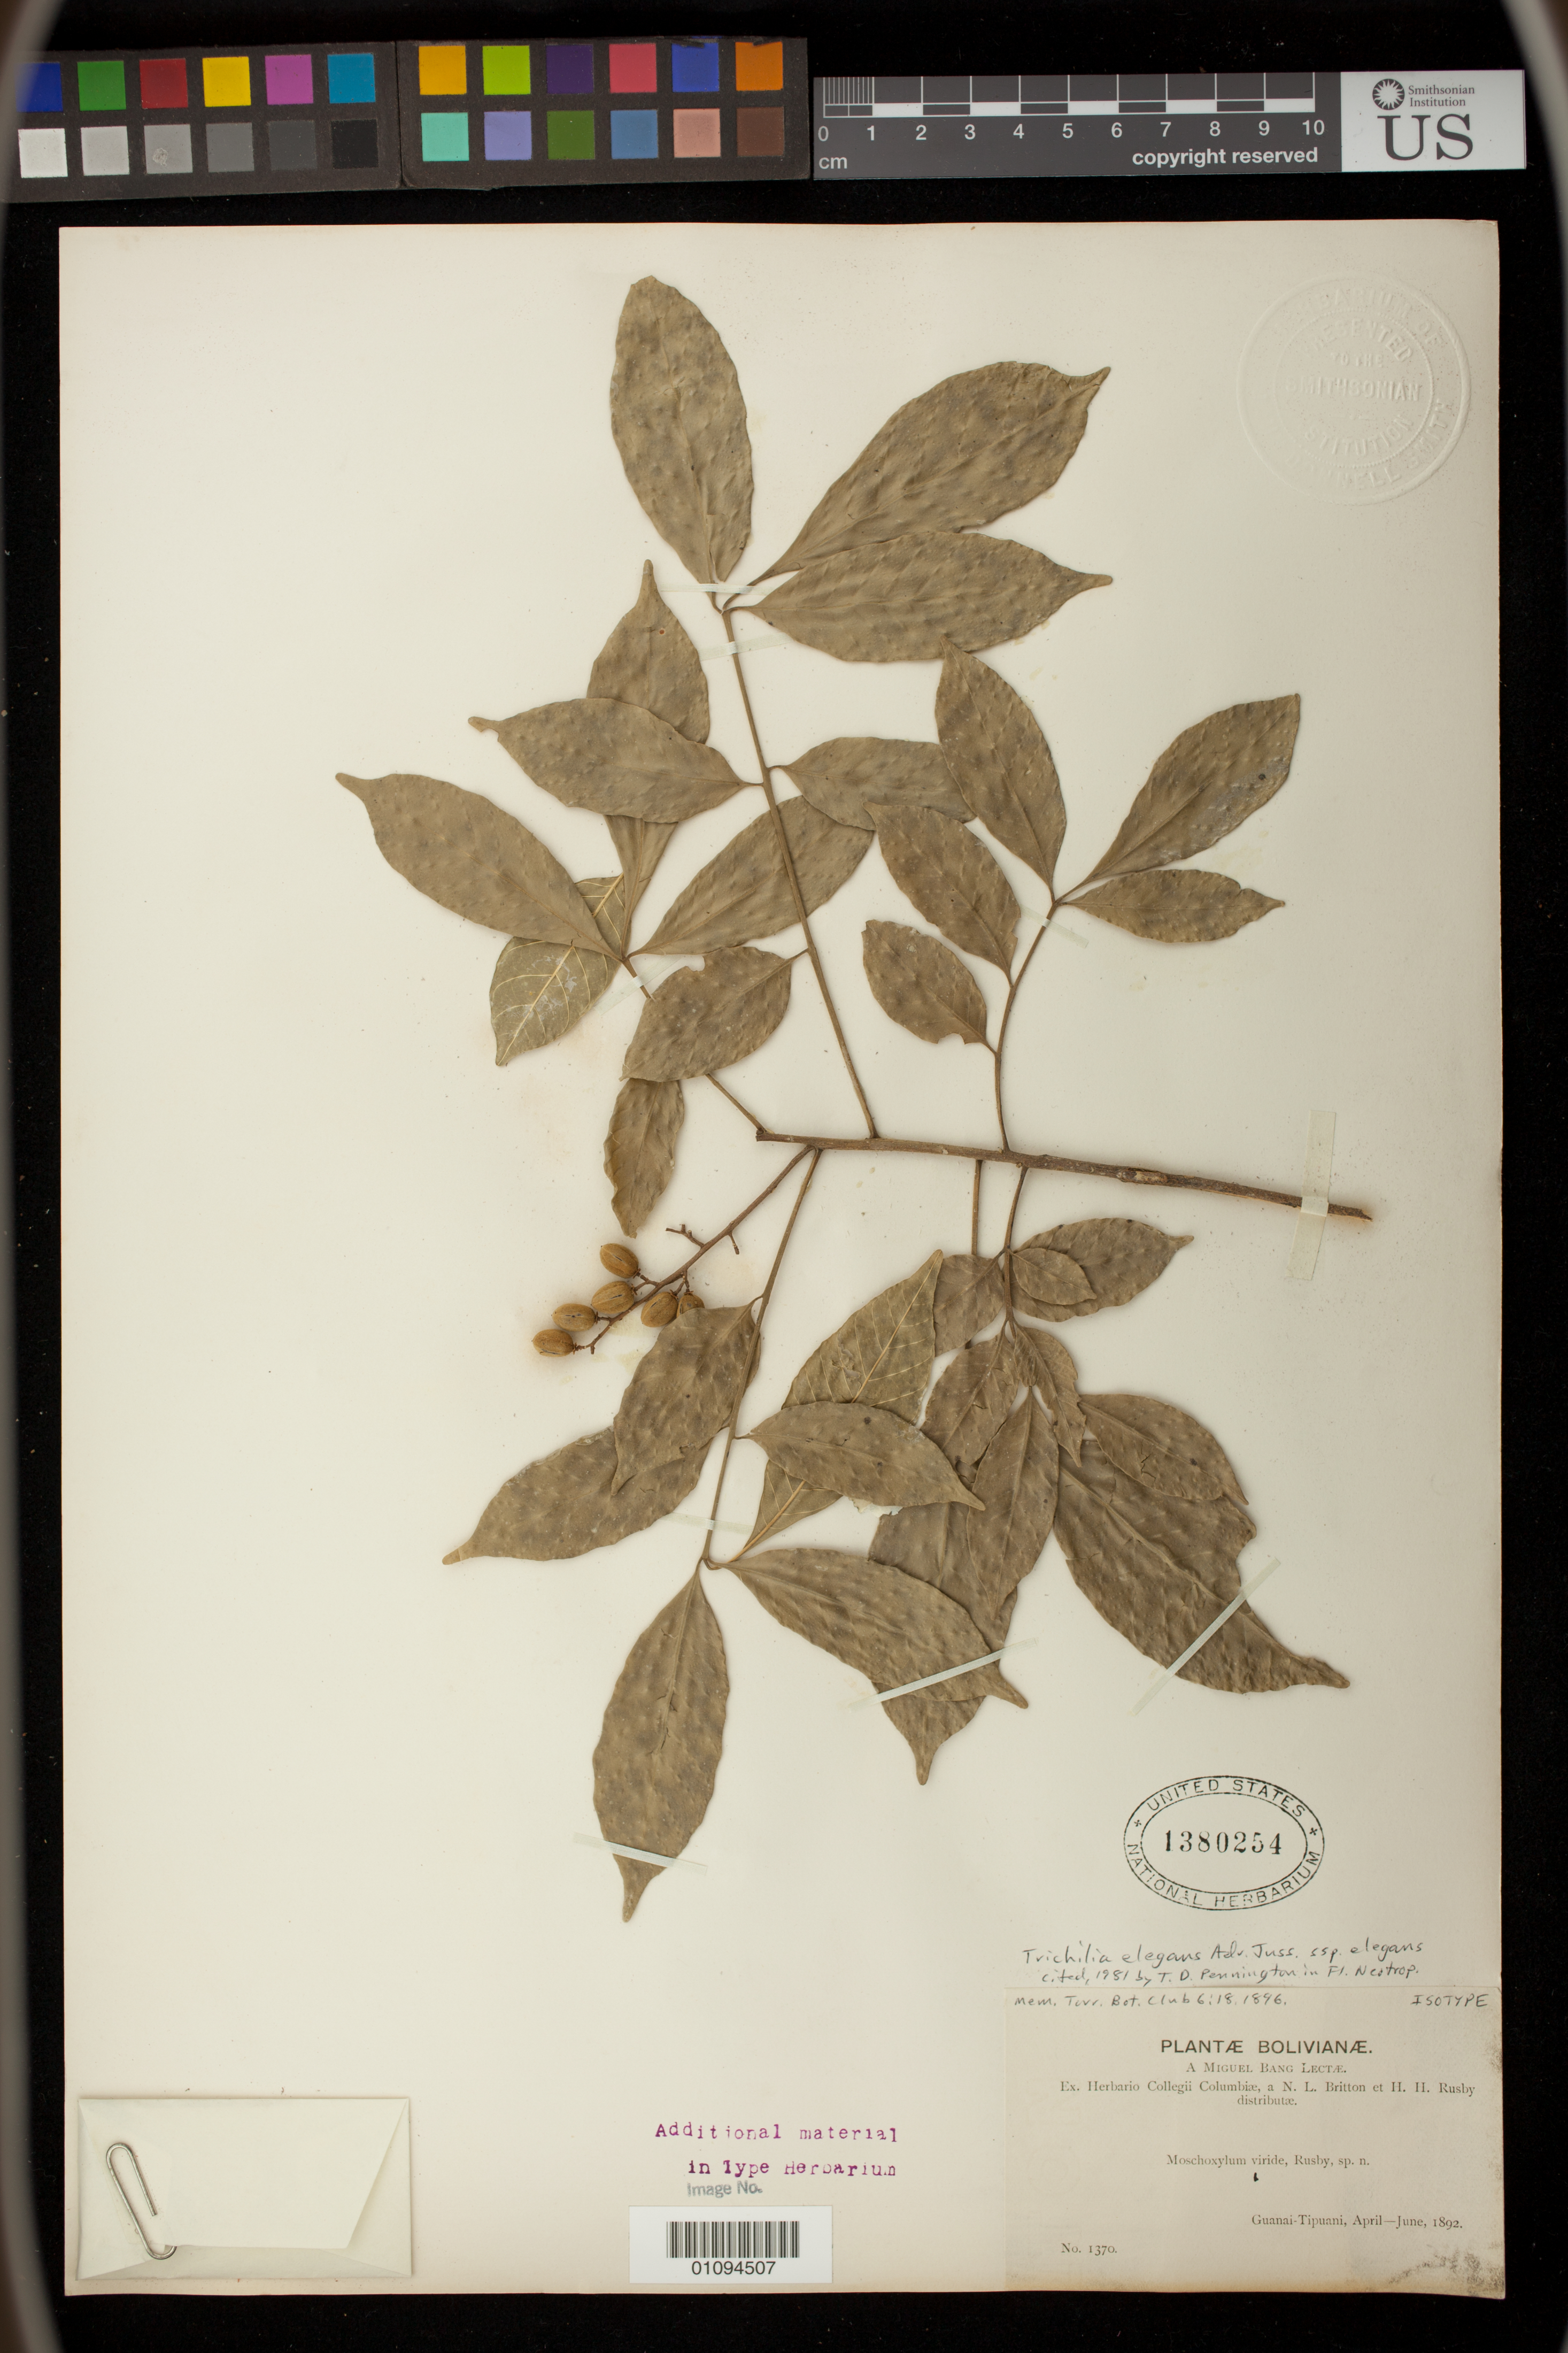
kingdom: Plantae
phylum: Tracheophyta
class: Magnoliopsida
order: Sapindales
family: Meliaceae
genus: Moschoxylum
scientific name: Moschoxylum viride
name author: Rusby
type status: Isotype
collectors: M. Bang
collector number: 1370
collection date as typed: Apr 1892 to -- Jun 1892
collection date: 1892-04/1892-06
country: Bolivia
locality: Between Guanai and Tipuani.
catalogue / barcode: US 1380254